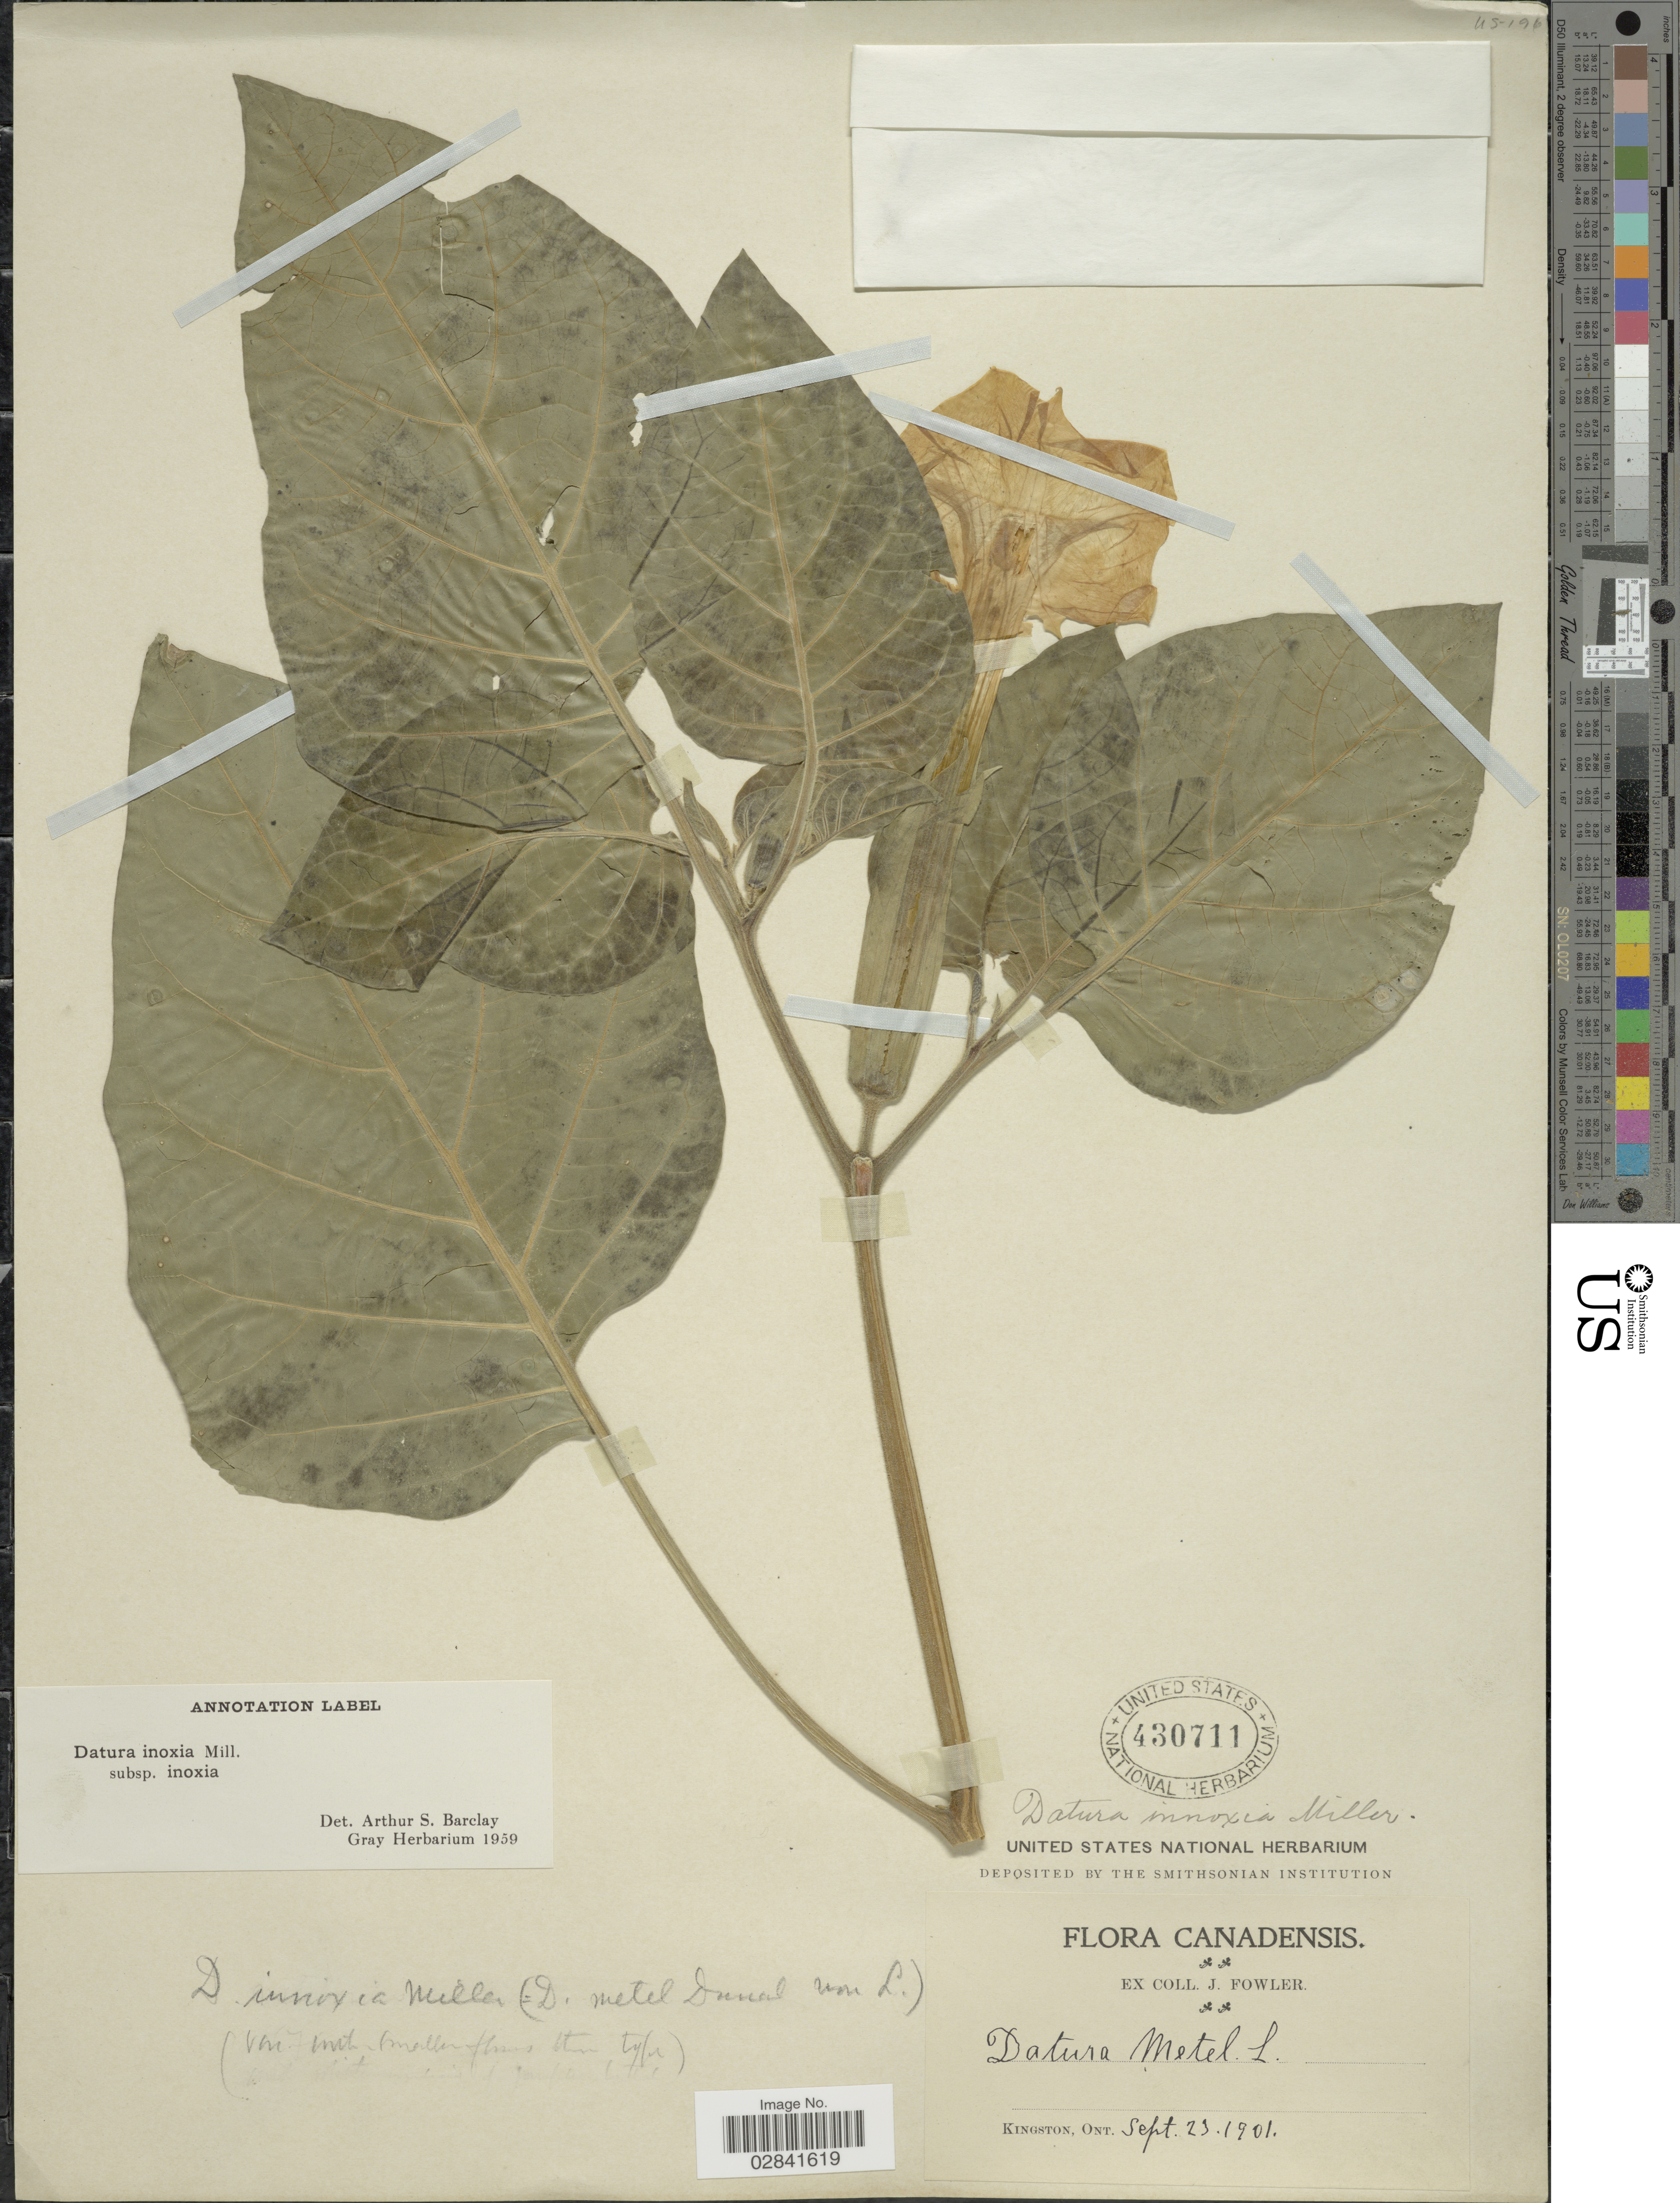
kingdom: Plantae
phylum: Tracheophyta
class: Magnoliopsida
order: Solanales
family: Solanaceae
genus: Datura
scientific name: Datura innoxia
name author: Mill.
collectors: J. P. Fowler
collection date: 1901-09-23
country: Canada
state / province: Ontario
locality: Kingston.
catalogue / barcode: US 430711